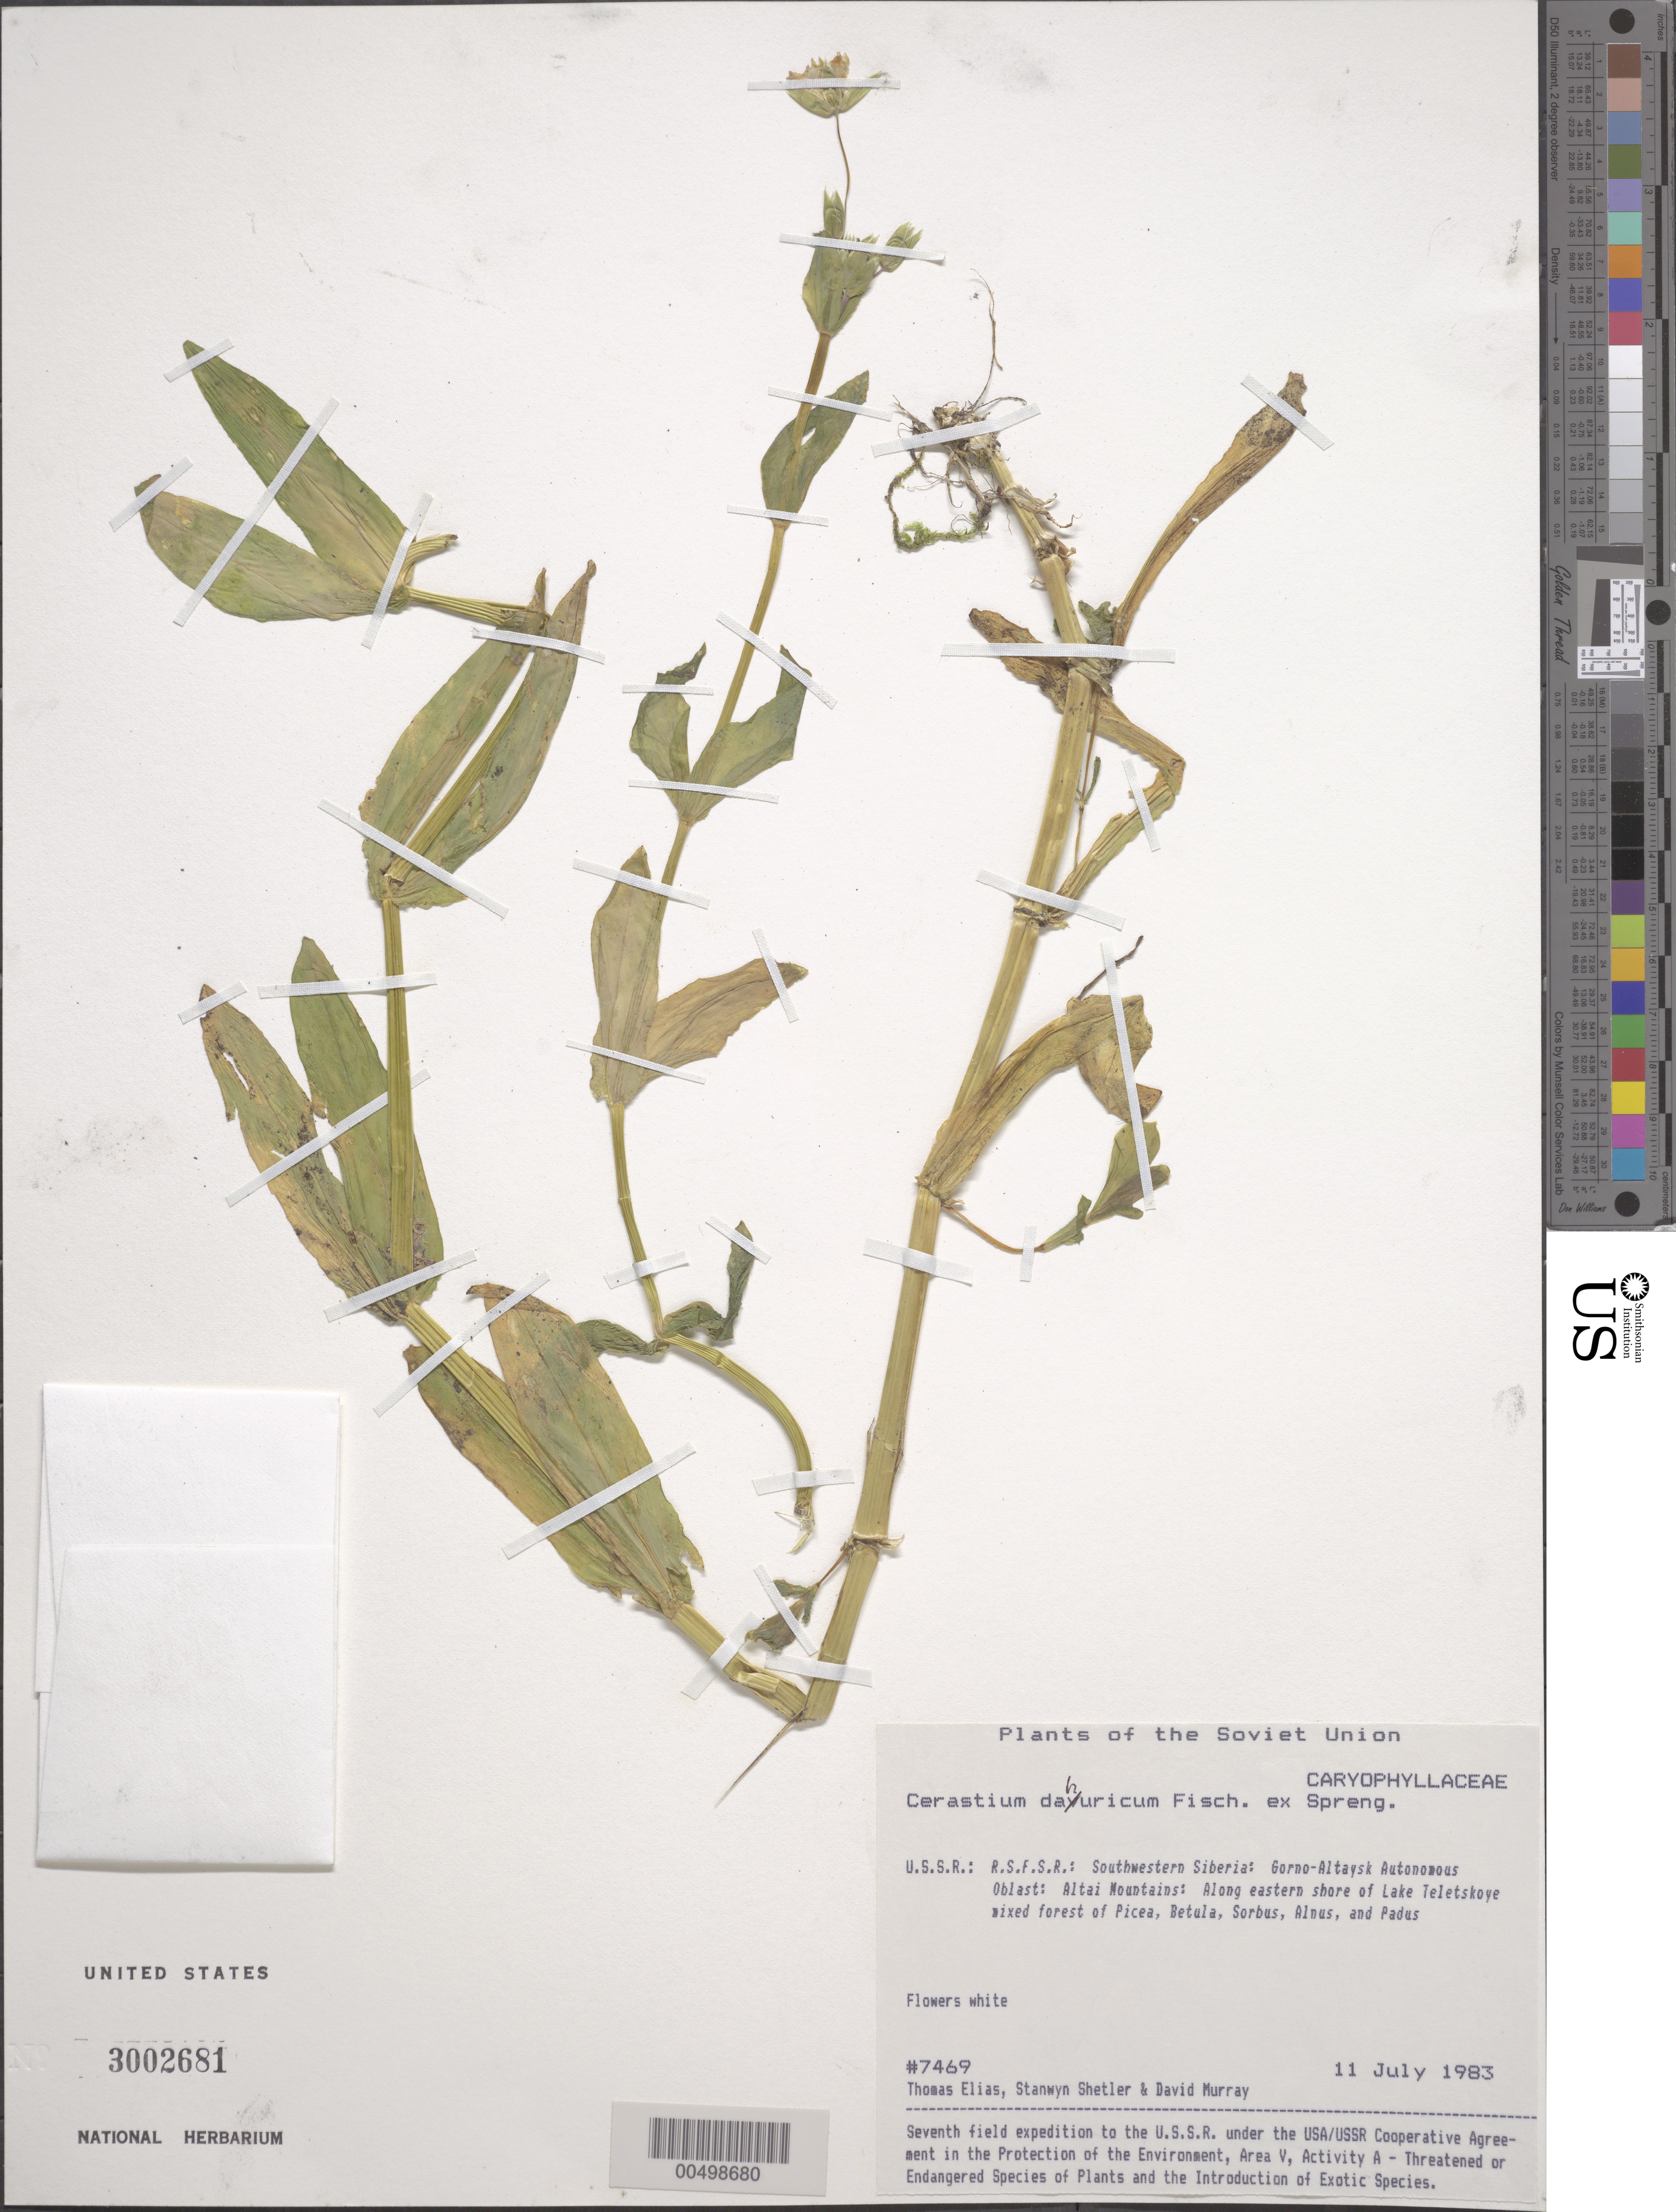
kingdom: Plantae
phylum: Tracheophyta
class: Magnoliopsida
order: Caryophyllales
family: Caryophyllaceae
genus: Cerastium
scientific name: Cerastium dahuricum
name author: Fisch. ex Spreng.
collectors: T. Elias, S. Shetler & D. F. Murray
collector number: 7469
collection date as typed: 11 Jul 1983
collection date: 1983-07-11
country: Russian Federation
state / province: Altai Republic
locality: Altai Mountains, along eastern shore of Lake Teletskoye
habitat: mixed forest of Picea, Betula, Sorbus, Alnus, and Padus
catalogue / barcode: US 3002681